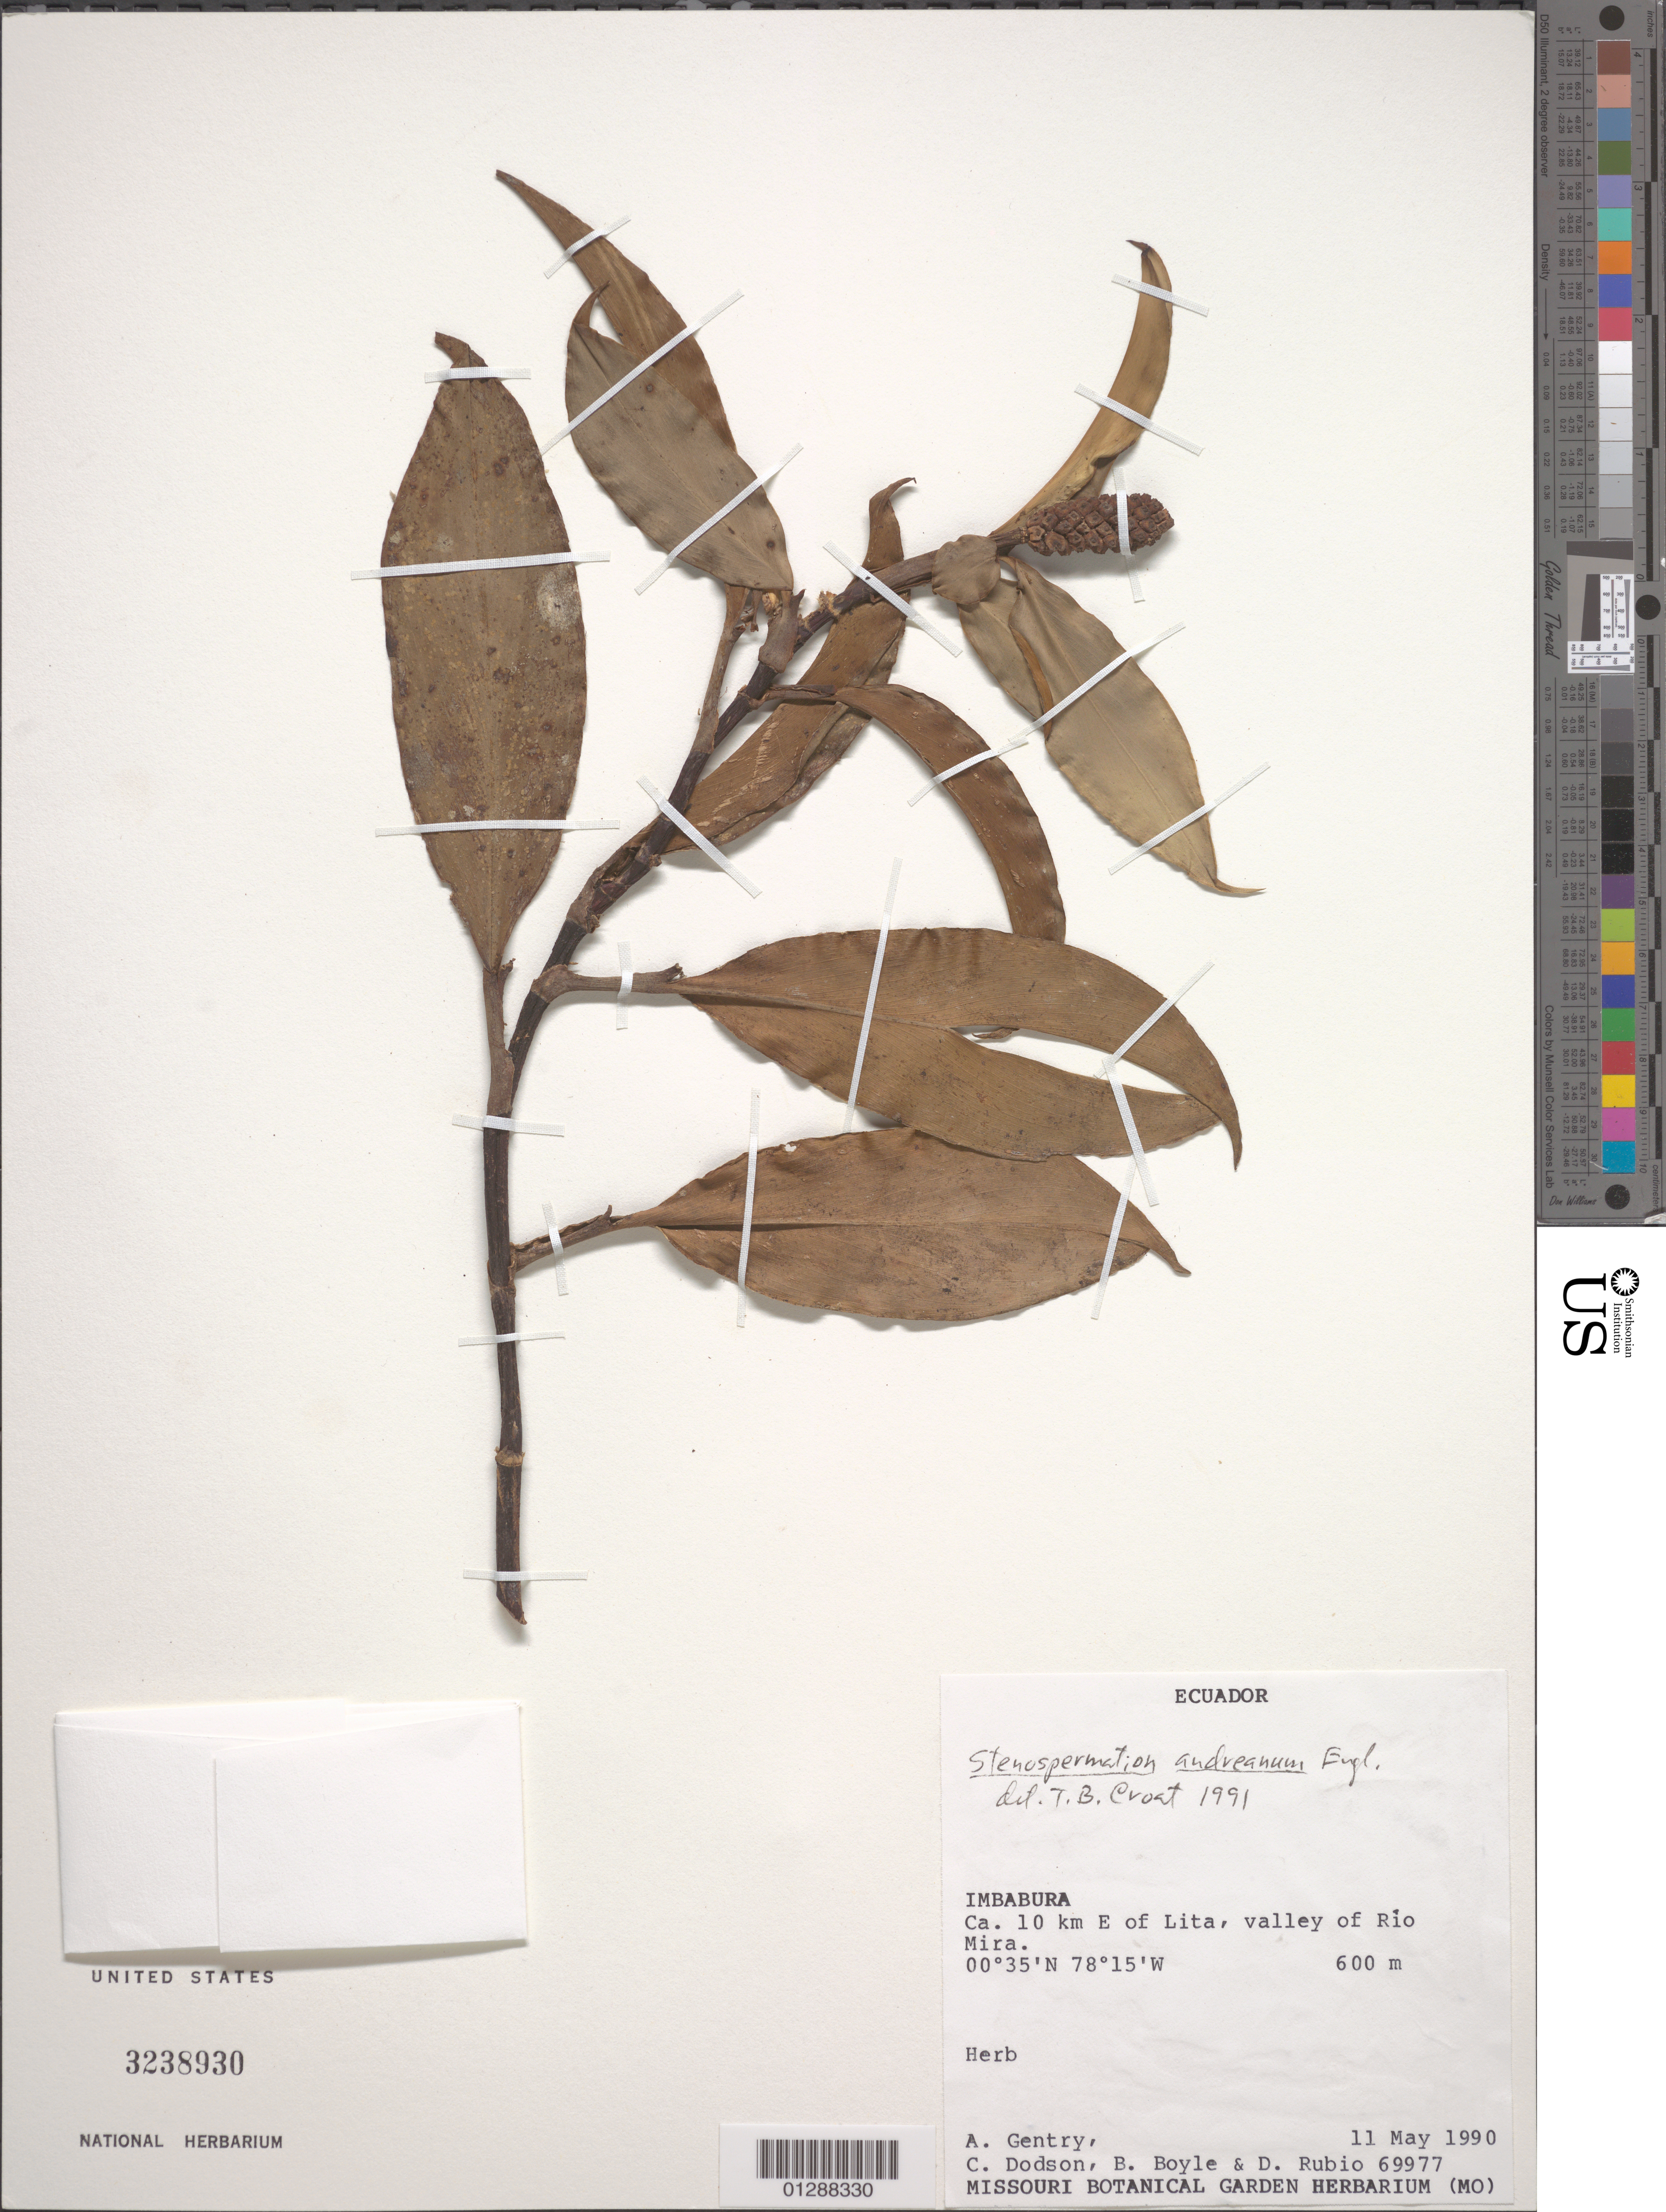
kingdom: Plantae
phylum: Tracheophyta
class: Liliopsida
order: Alismatales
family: Araceae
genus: Stenospermation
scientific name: Stenospermation andreanum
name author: Engl.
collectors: A. H. Gentry, C. Dodson, B. Boyle & D. Rubio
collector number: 69977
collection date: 1990-05-11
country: Ecuador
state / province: Imbabura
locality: Ca. 10 km E of Lita, valley of Río Mira.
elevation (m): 600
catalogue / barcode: US 3238930